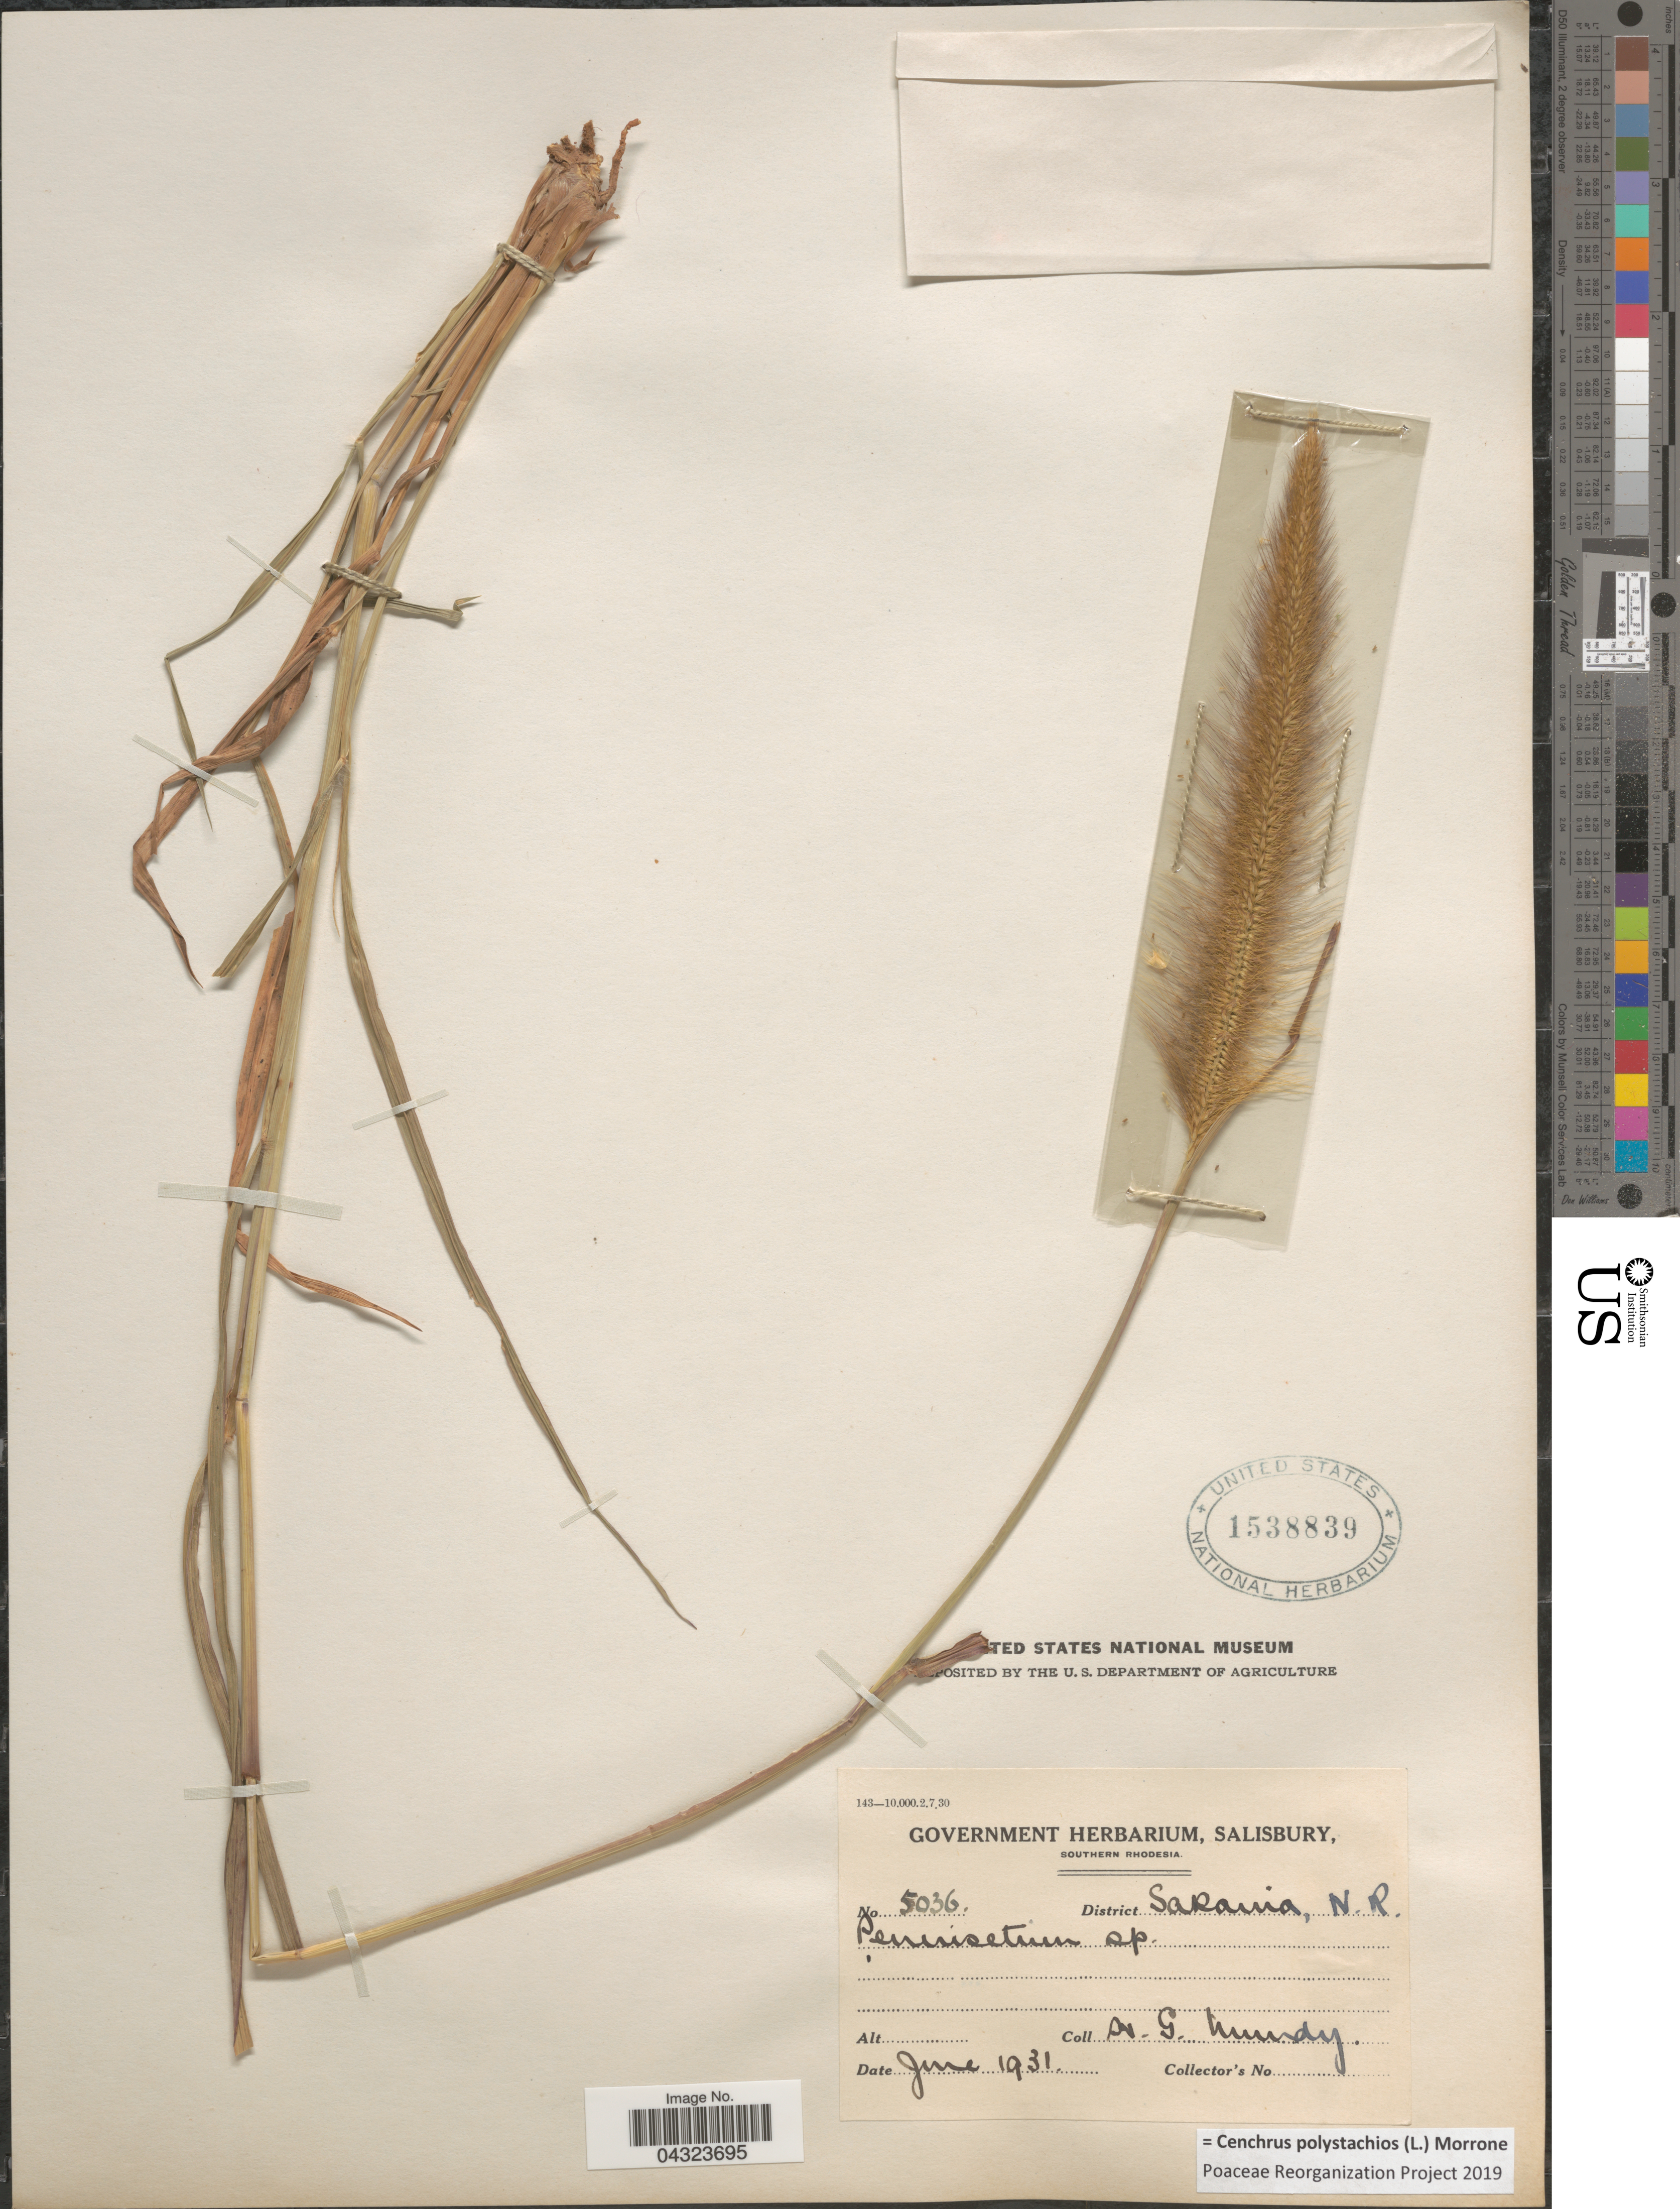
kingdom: Plantae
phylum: Tracheophyta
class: Liliopsida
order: Poales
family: Poaceae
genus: Cenchrus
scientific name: Cenchrus polystachios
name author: (L.) Morrone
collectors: H. Mundy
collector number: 5036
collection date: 1931-06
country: Zambia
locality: District Sarina, N.R.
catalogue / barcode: US 1538839